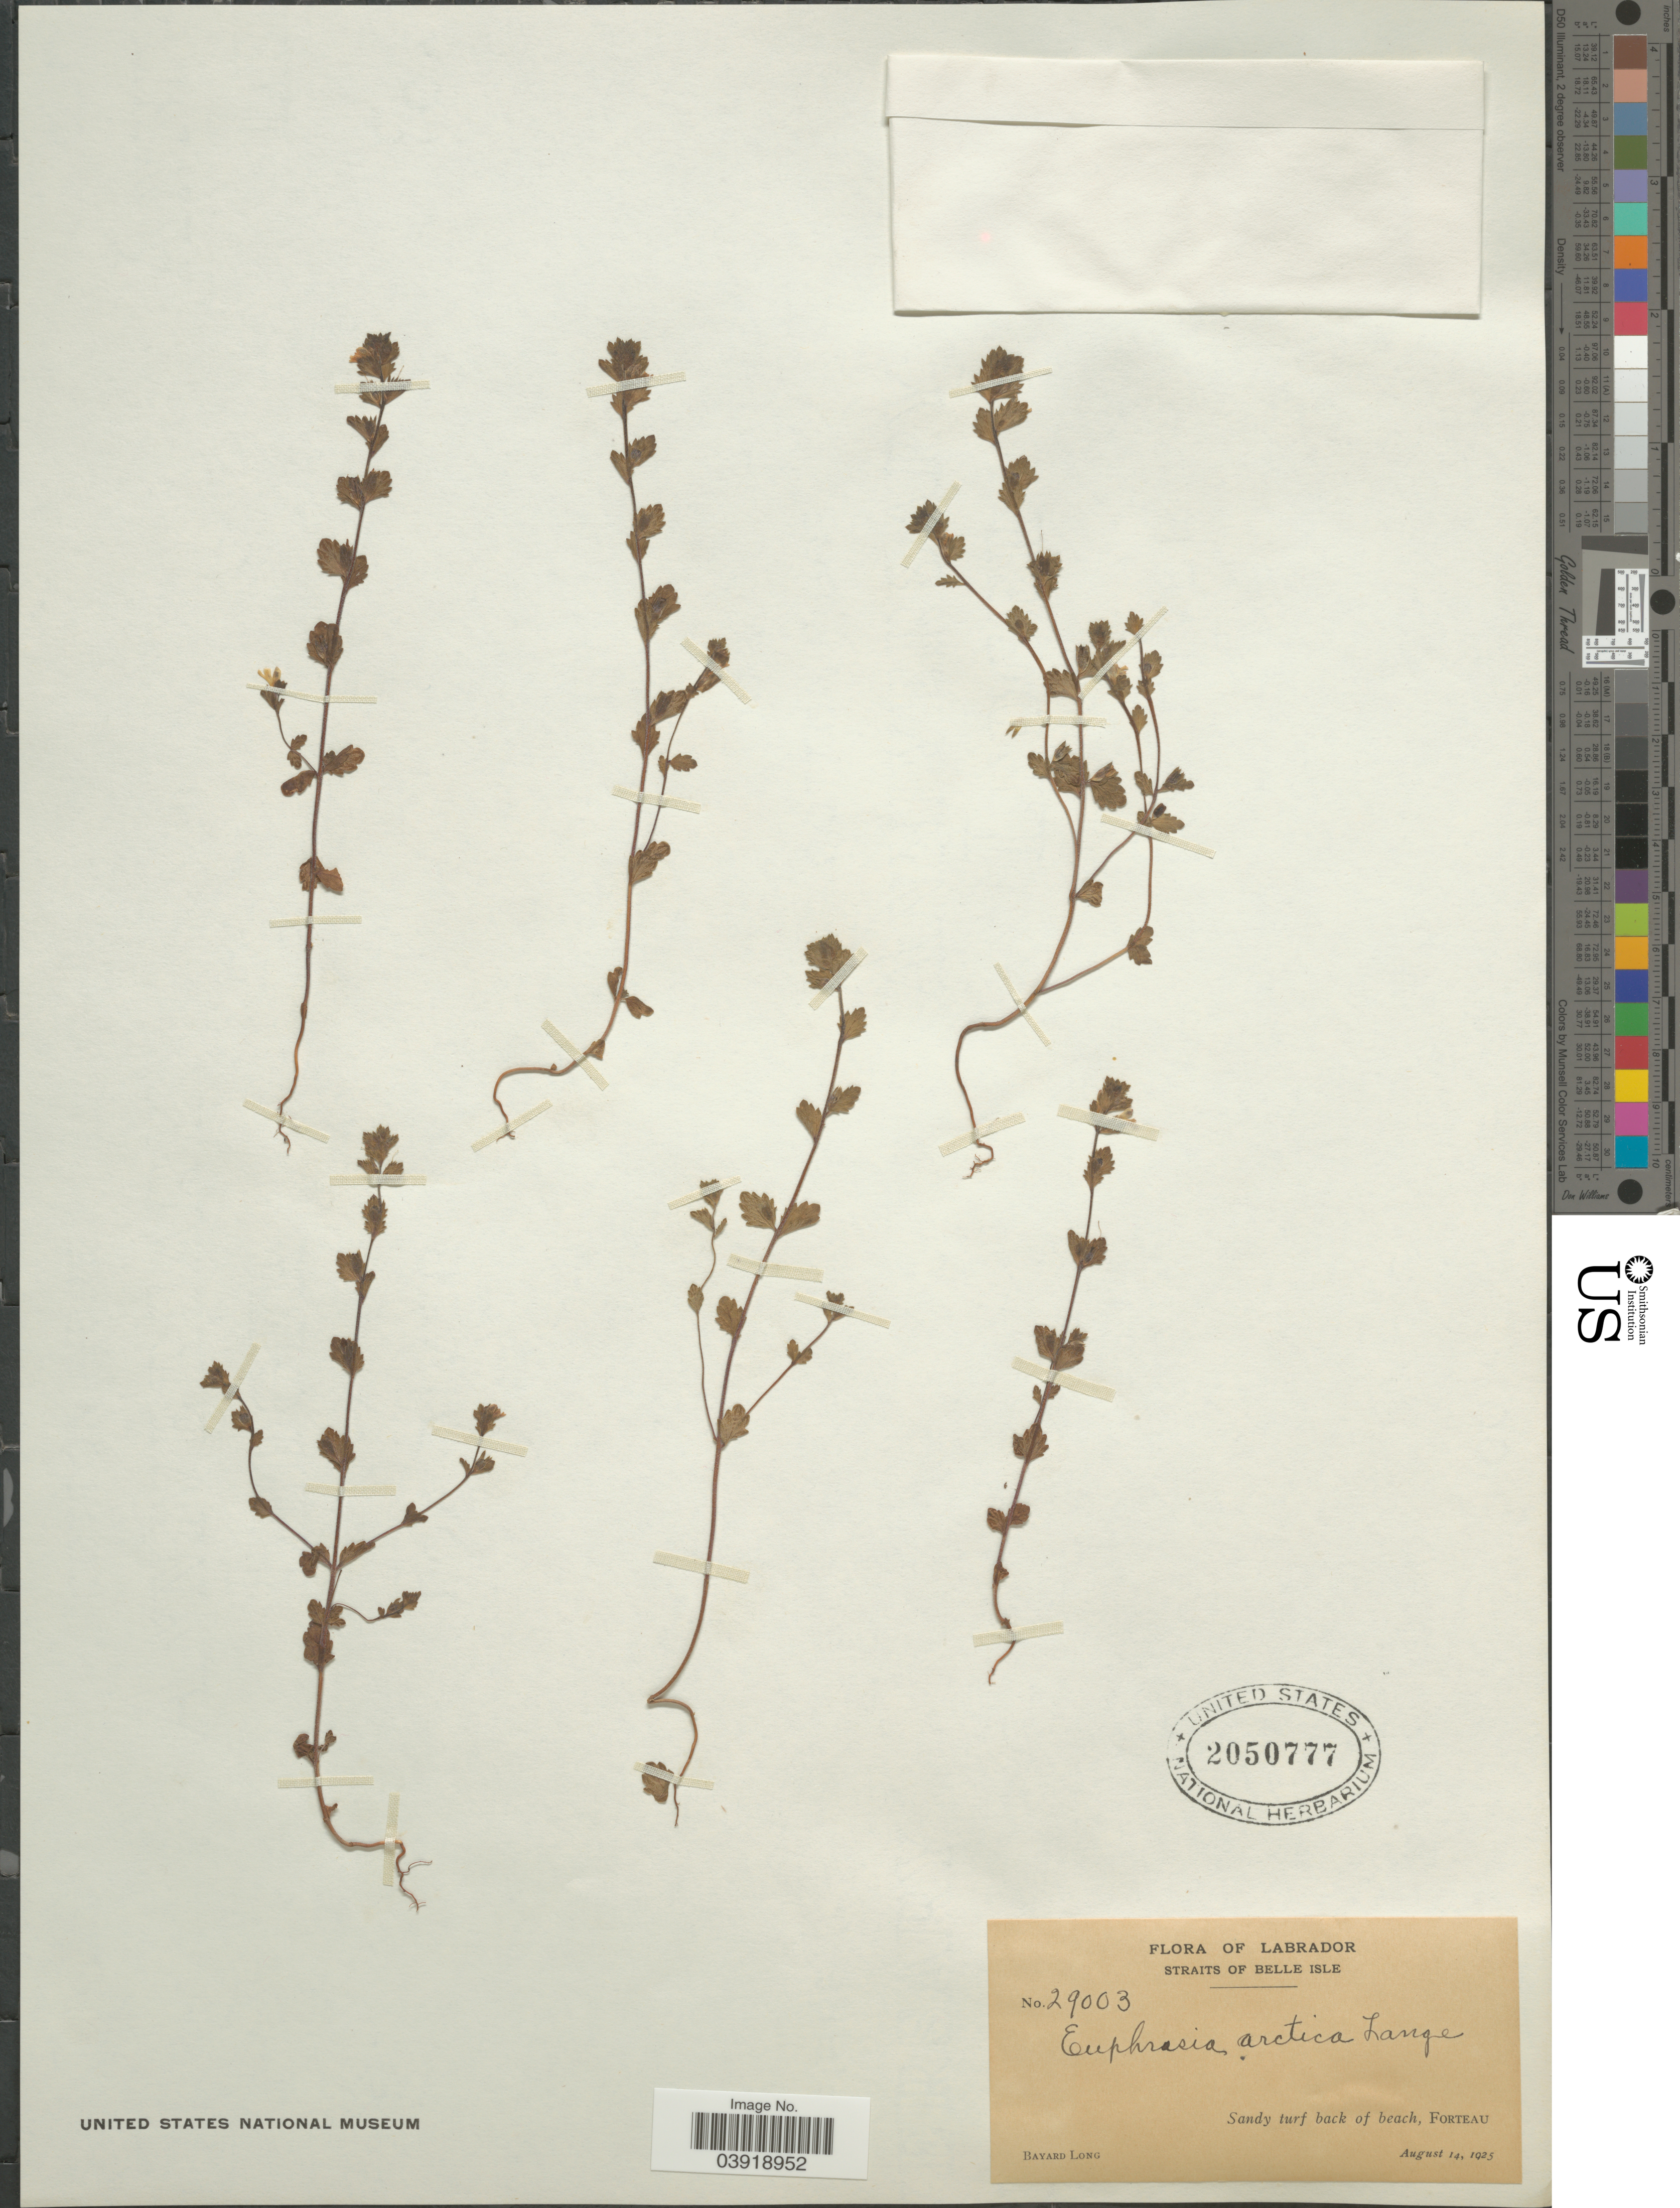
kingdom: Plantae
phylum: Tracheophyta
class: Magnoliopsida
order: Lamiales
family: Orobanchaceae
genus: Euphrasia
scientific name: Euphrasia arctica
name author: Lange ex Rostrup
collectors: B. Long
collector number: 29003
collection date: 1925-08-14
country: Canada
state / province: Newfoundland and Labrador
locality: Labrador. Straits of Belle Isle. Back of beach, Forteau.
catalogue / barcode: US 2050777